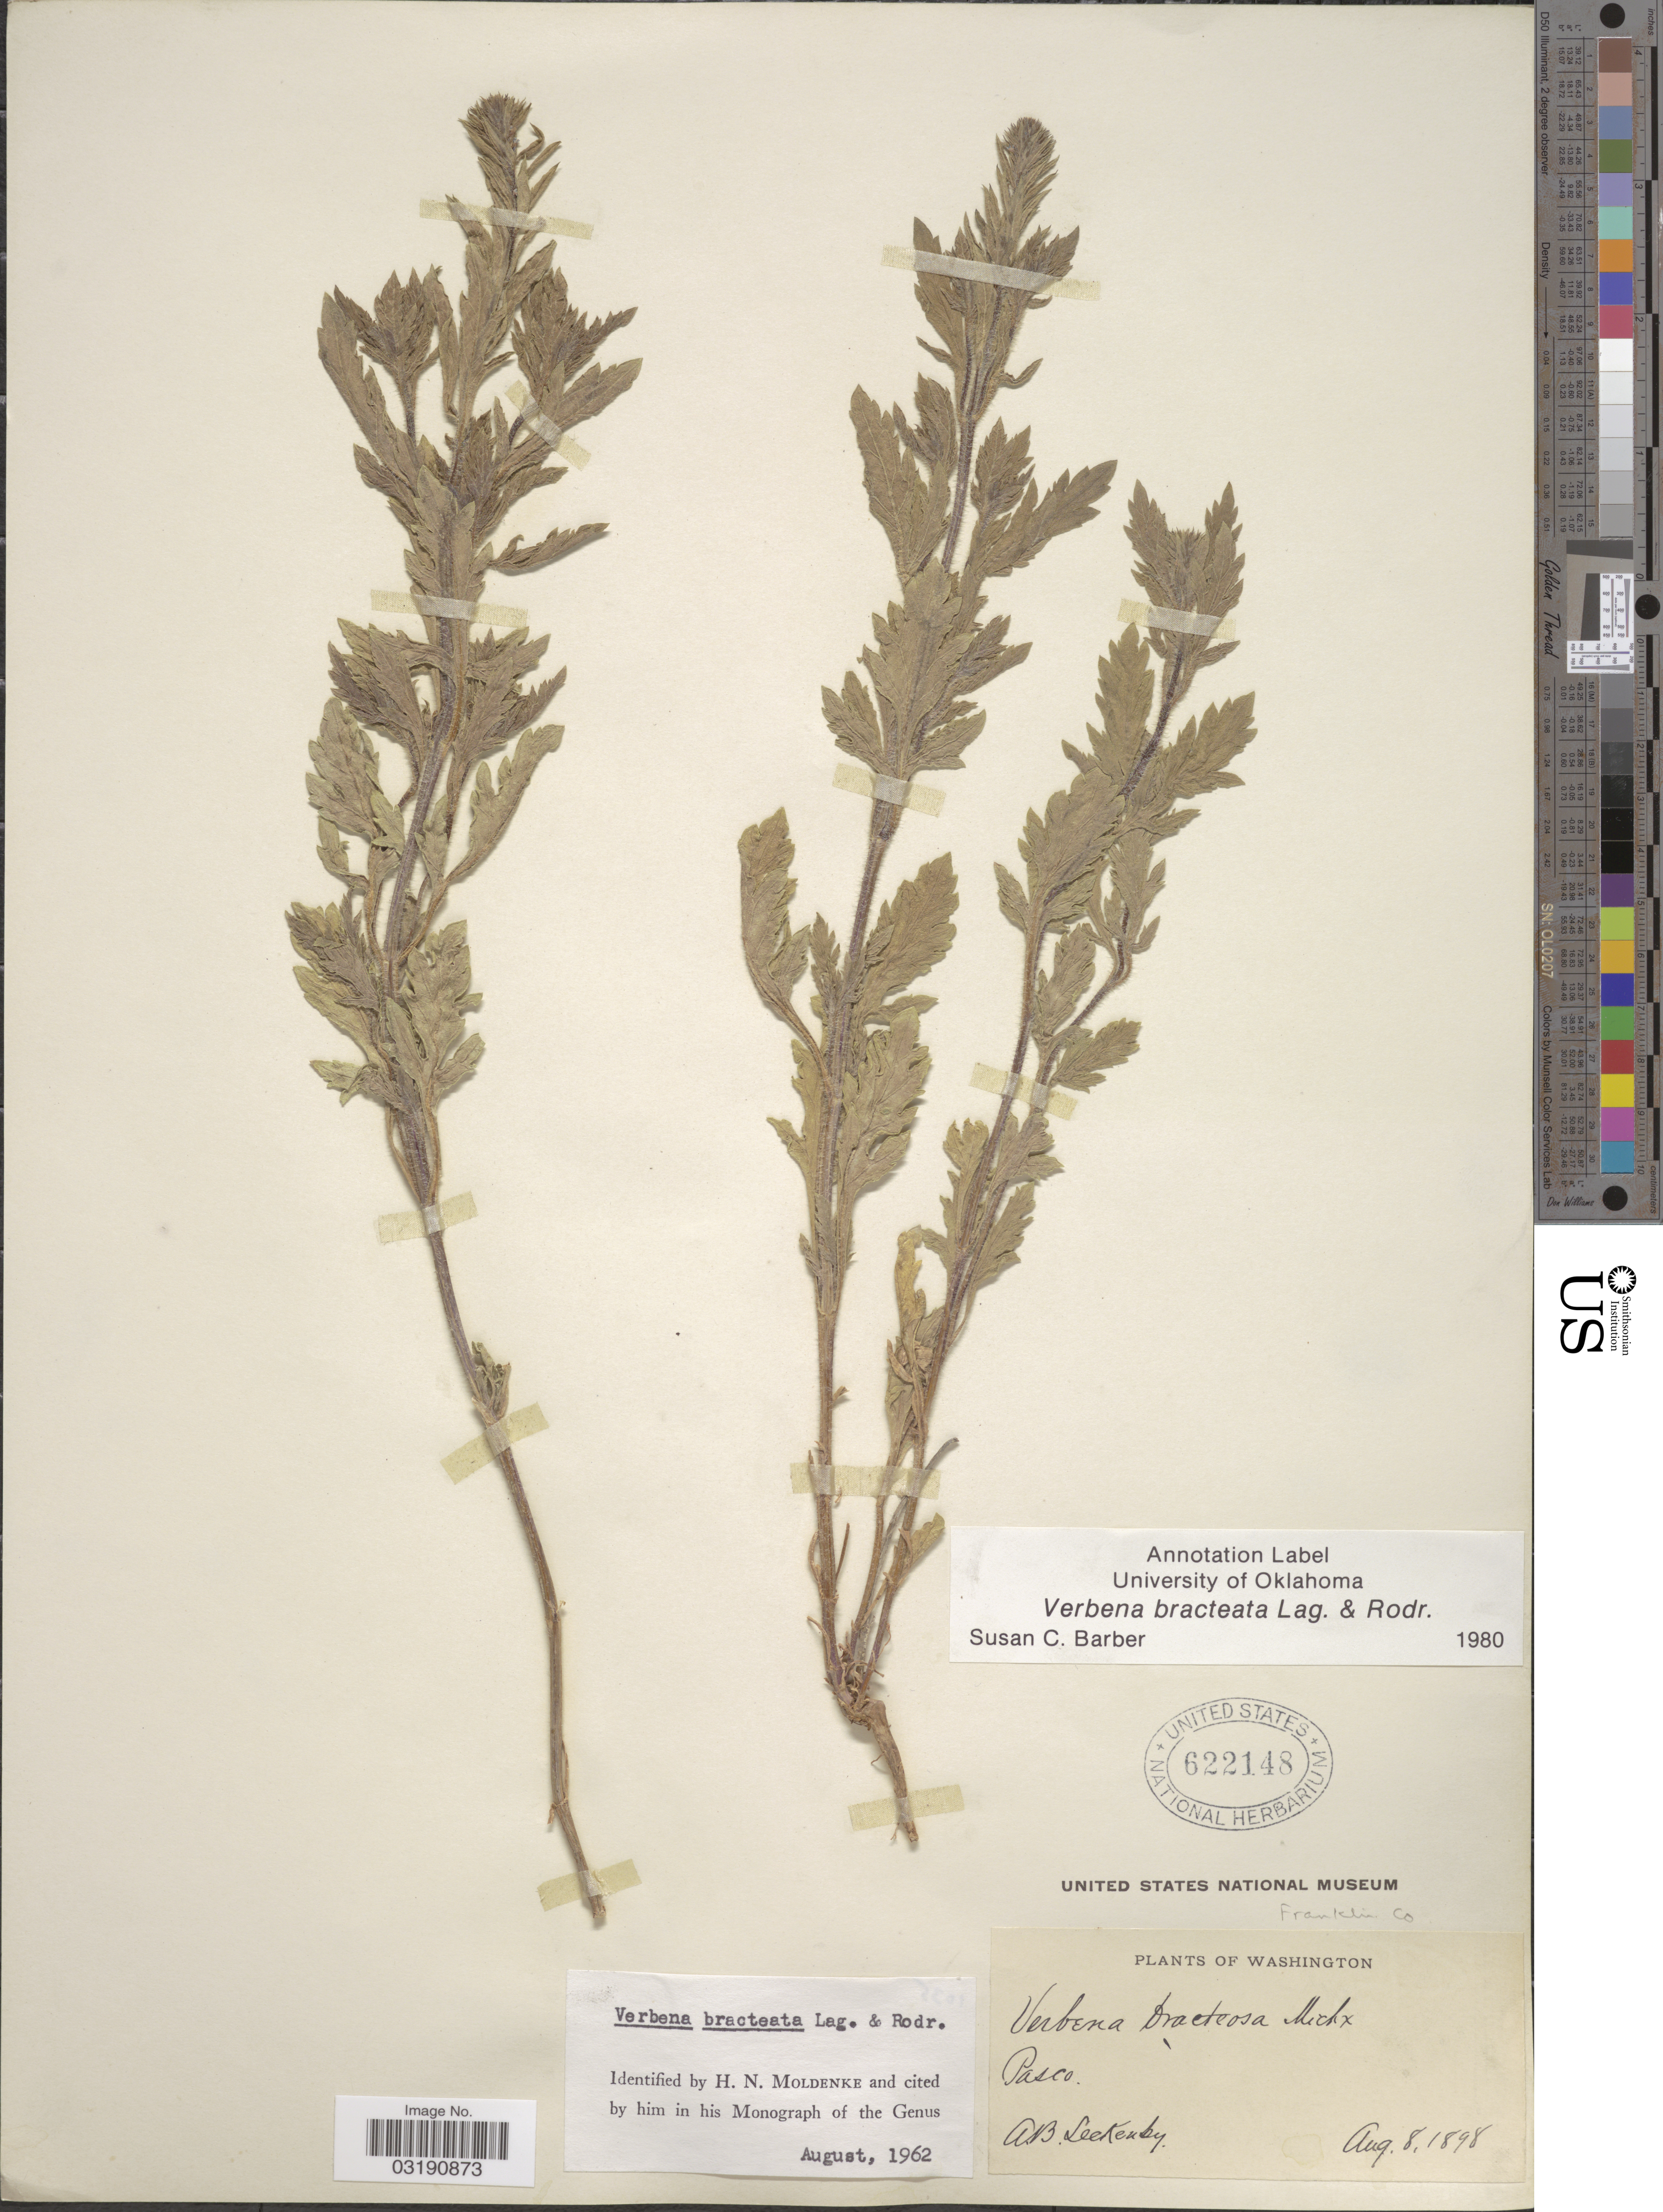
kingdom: Plantae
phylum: Tracheophyta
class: Magnoliopsida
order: Lamiales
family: Verbenaceae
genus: Verbena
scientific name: Verbena bracteata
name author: Cav. ex Lag. & Rodr.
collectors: A. Leckenby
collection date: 1898-08-08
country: United States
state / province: Washington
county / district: Franklin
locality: Pasco. Franklin Co.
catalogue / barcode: US 622148